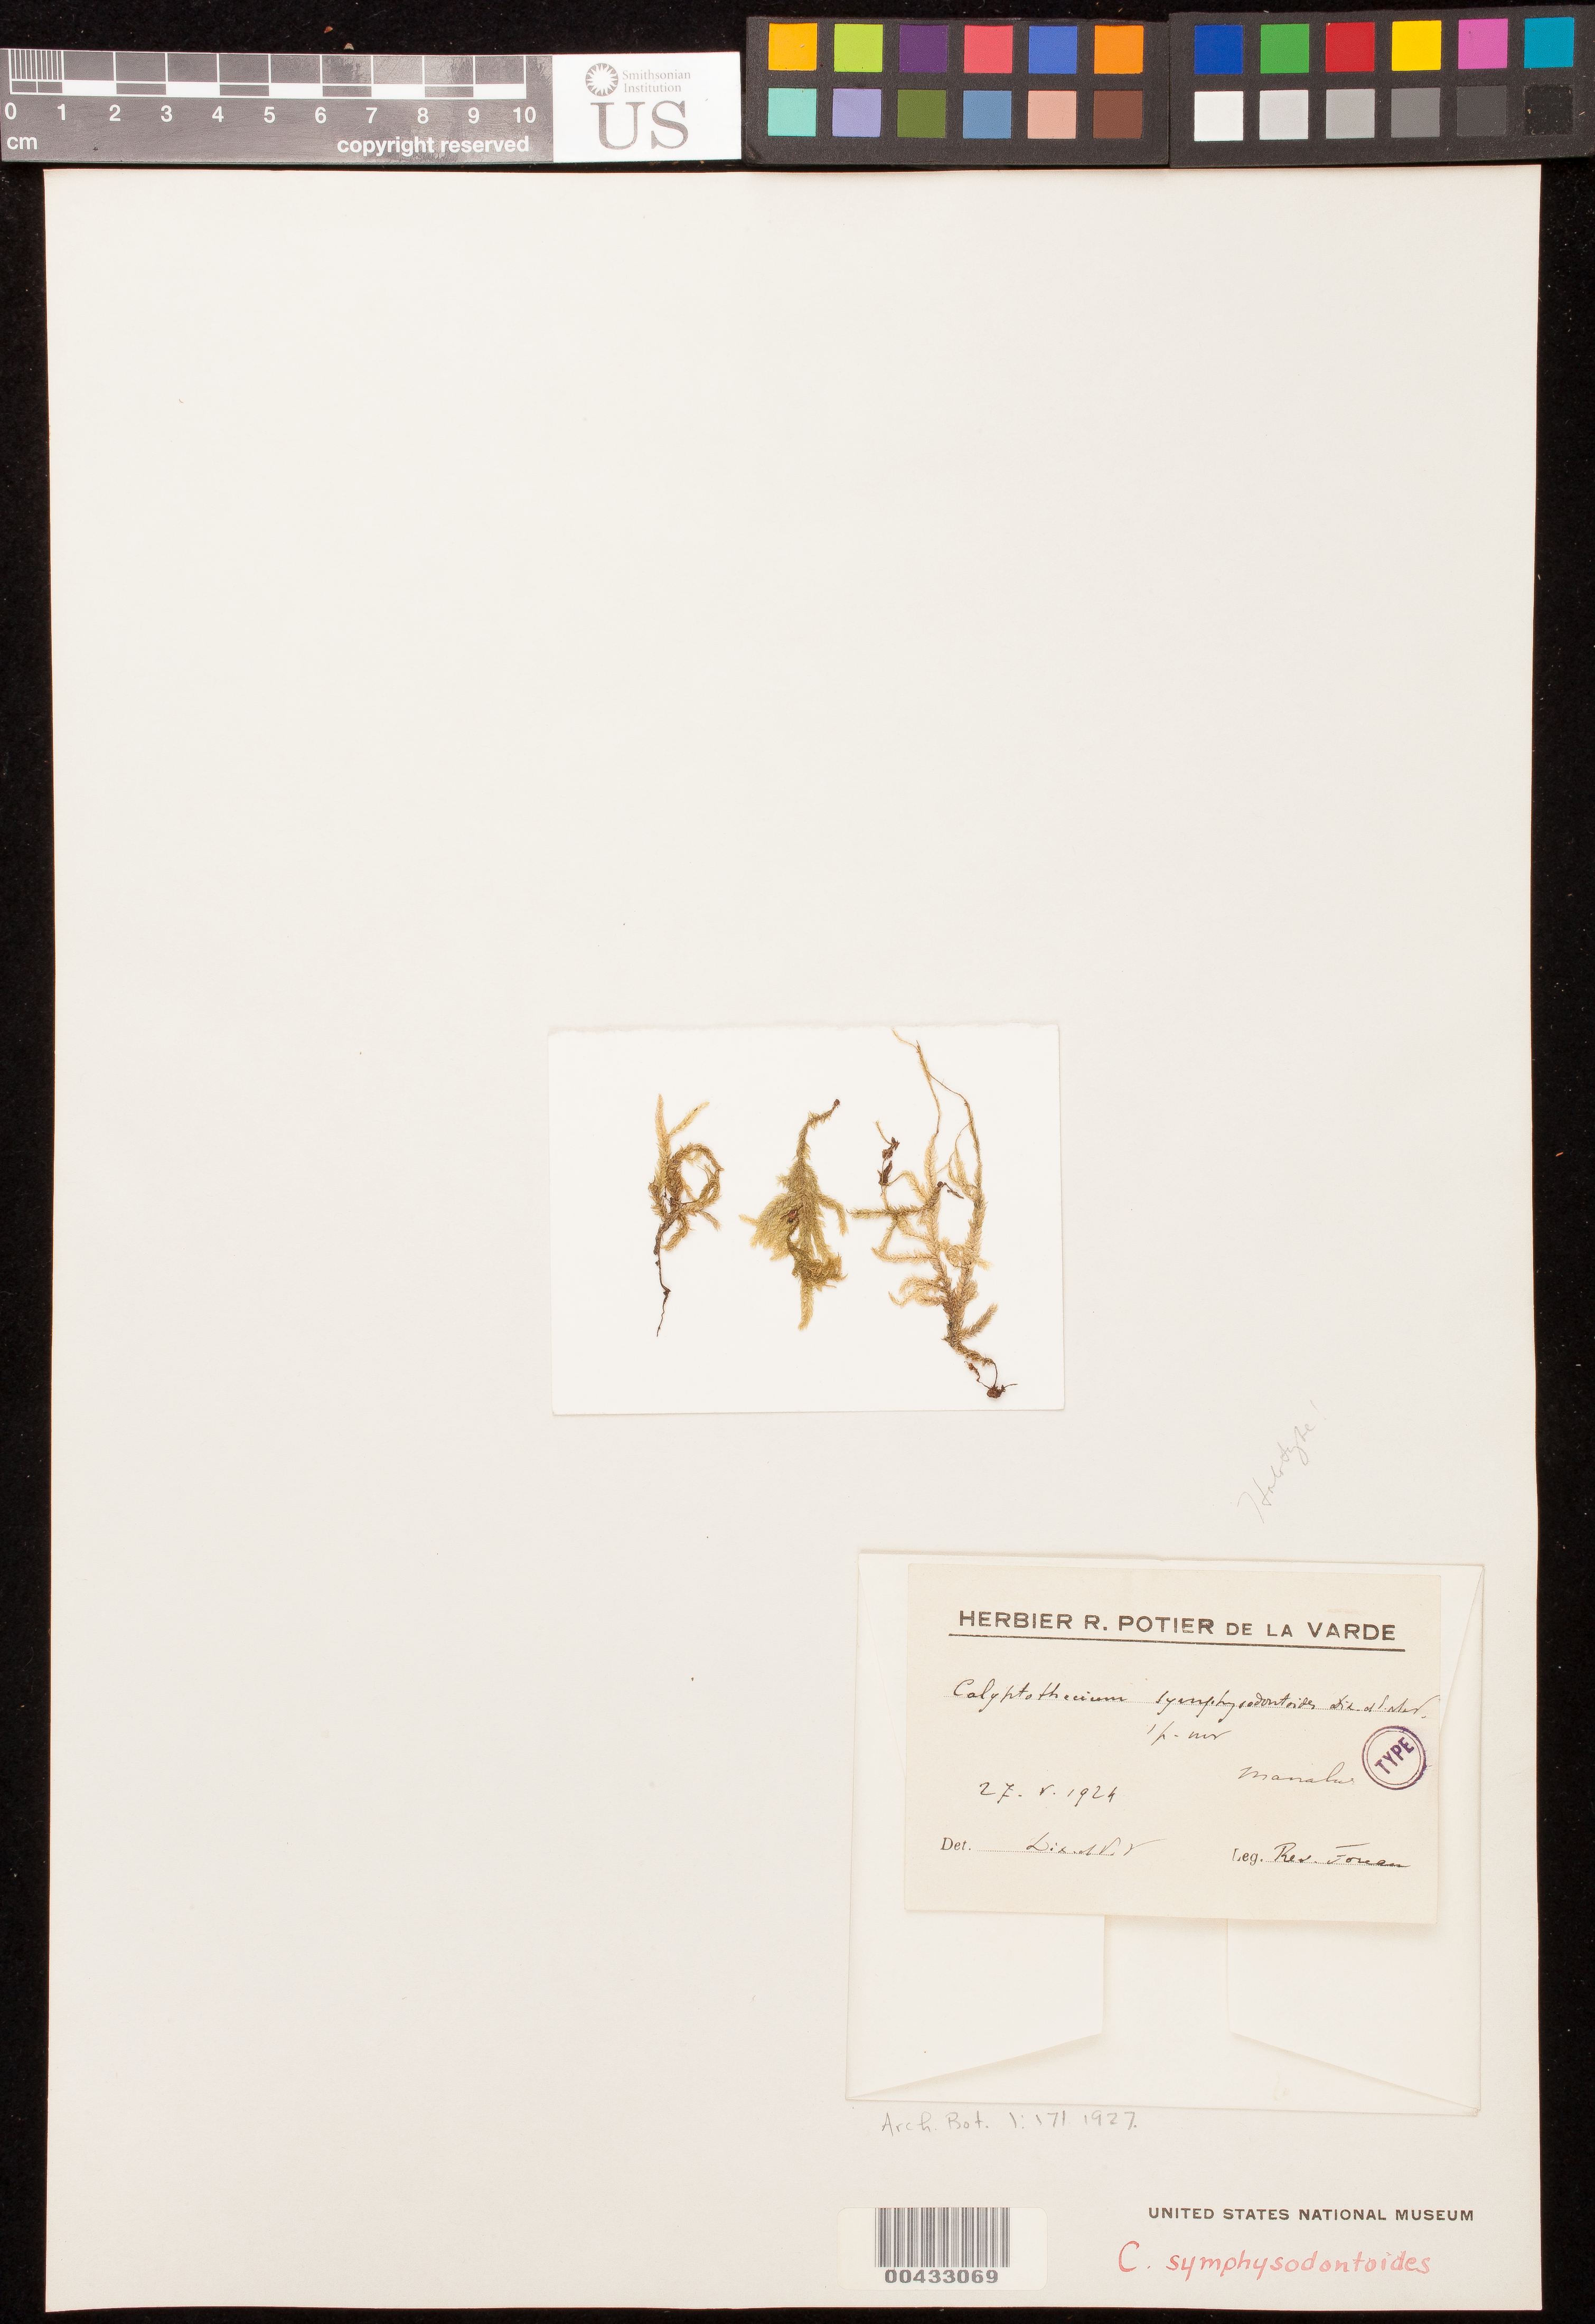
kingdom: Plantae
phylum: Bryophyta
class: Bryopsida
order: Hypnales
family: Pterobryaceae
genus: Calyptothecium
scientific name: Calyptothecium symphysodontoides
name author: Dixon & P. de la Varde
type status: Holotype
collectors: G. Foreau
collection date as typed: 27 May 1924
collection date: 1924-05-27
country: India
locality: Manalus.